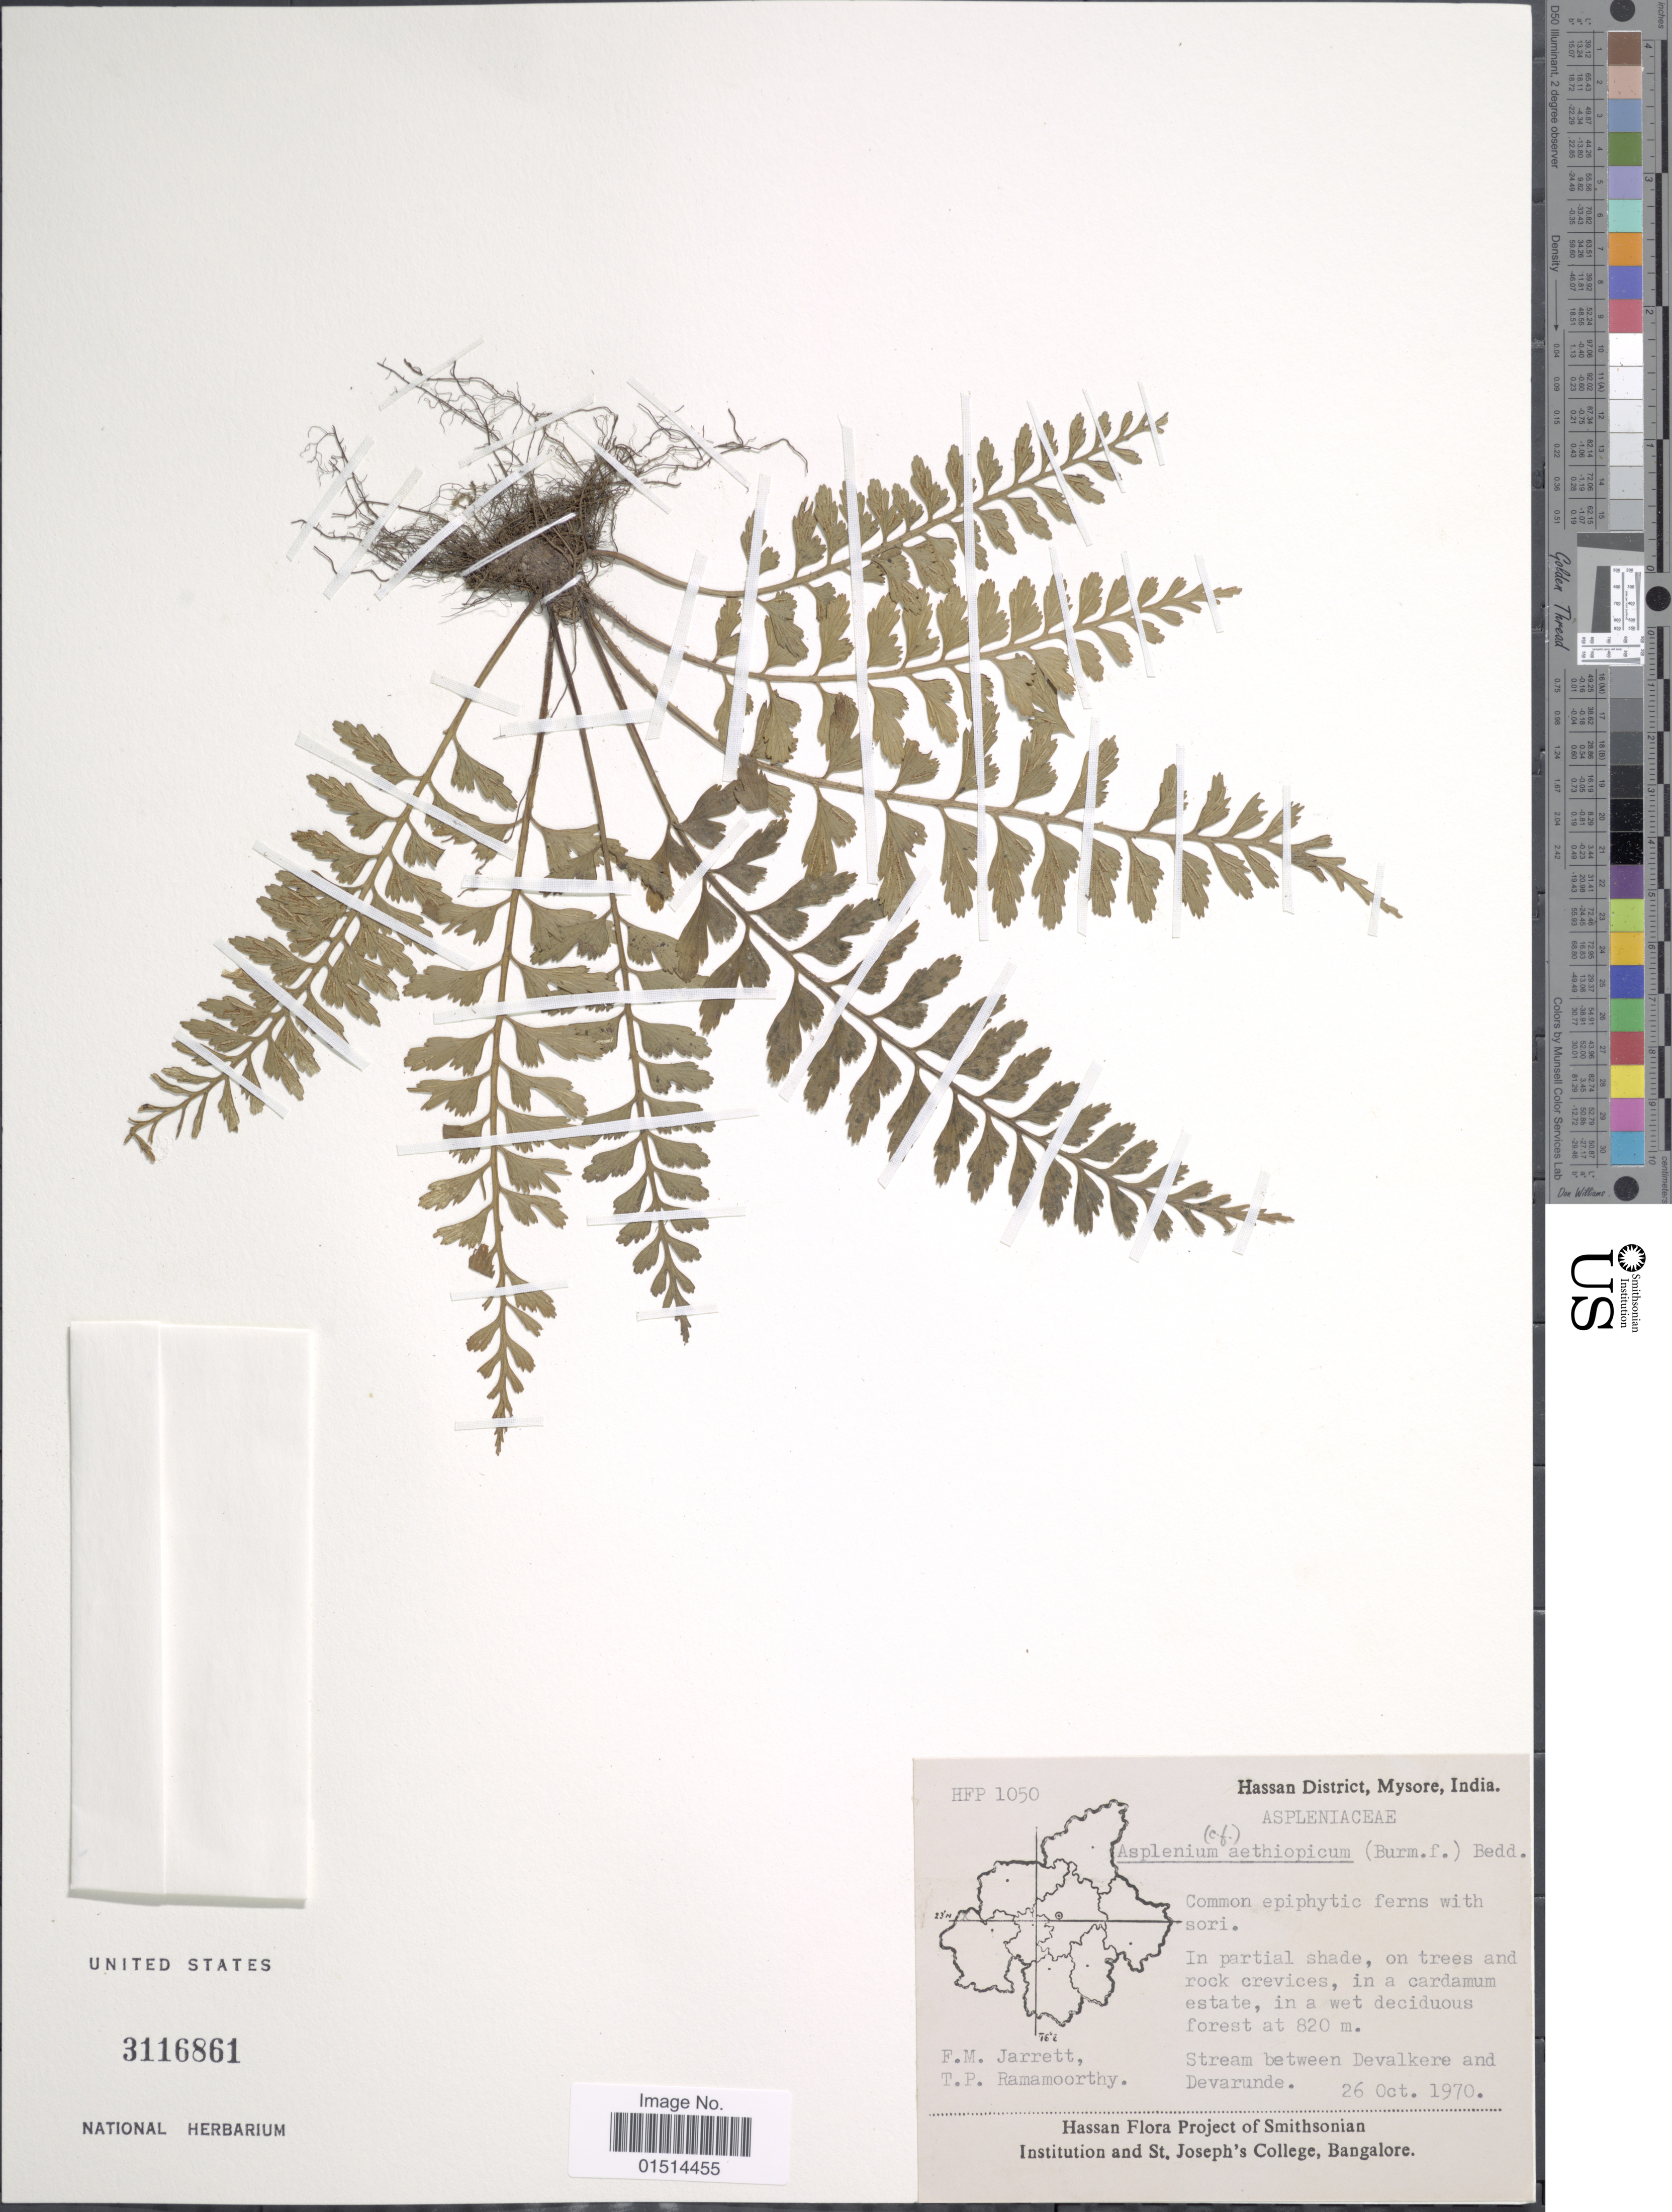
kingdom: Plantae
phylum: Tracheophyta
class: Polypodiopsida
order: Polypodiales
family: Aspleniaceae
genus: Asplenium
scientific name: Asplenium aethiopicum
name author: (Burm. f.) Bech.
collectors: F. M. Jarrett & T. P. Ramamoorthy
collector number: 1050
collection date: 1970-10-26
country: India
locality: Hassan District, Mysore, India, stream between Devalkere and Devarunde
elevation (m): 820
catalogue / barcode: US 3116861